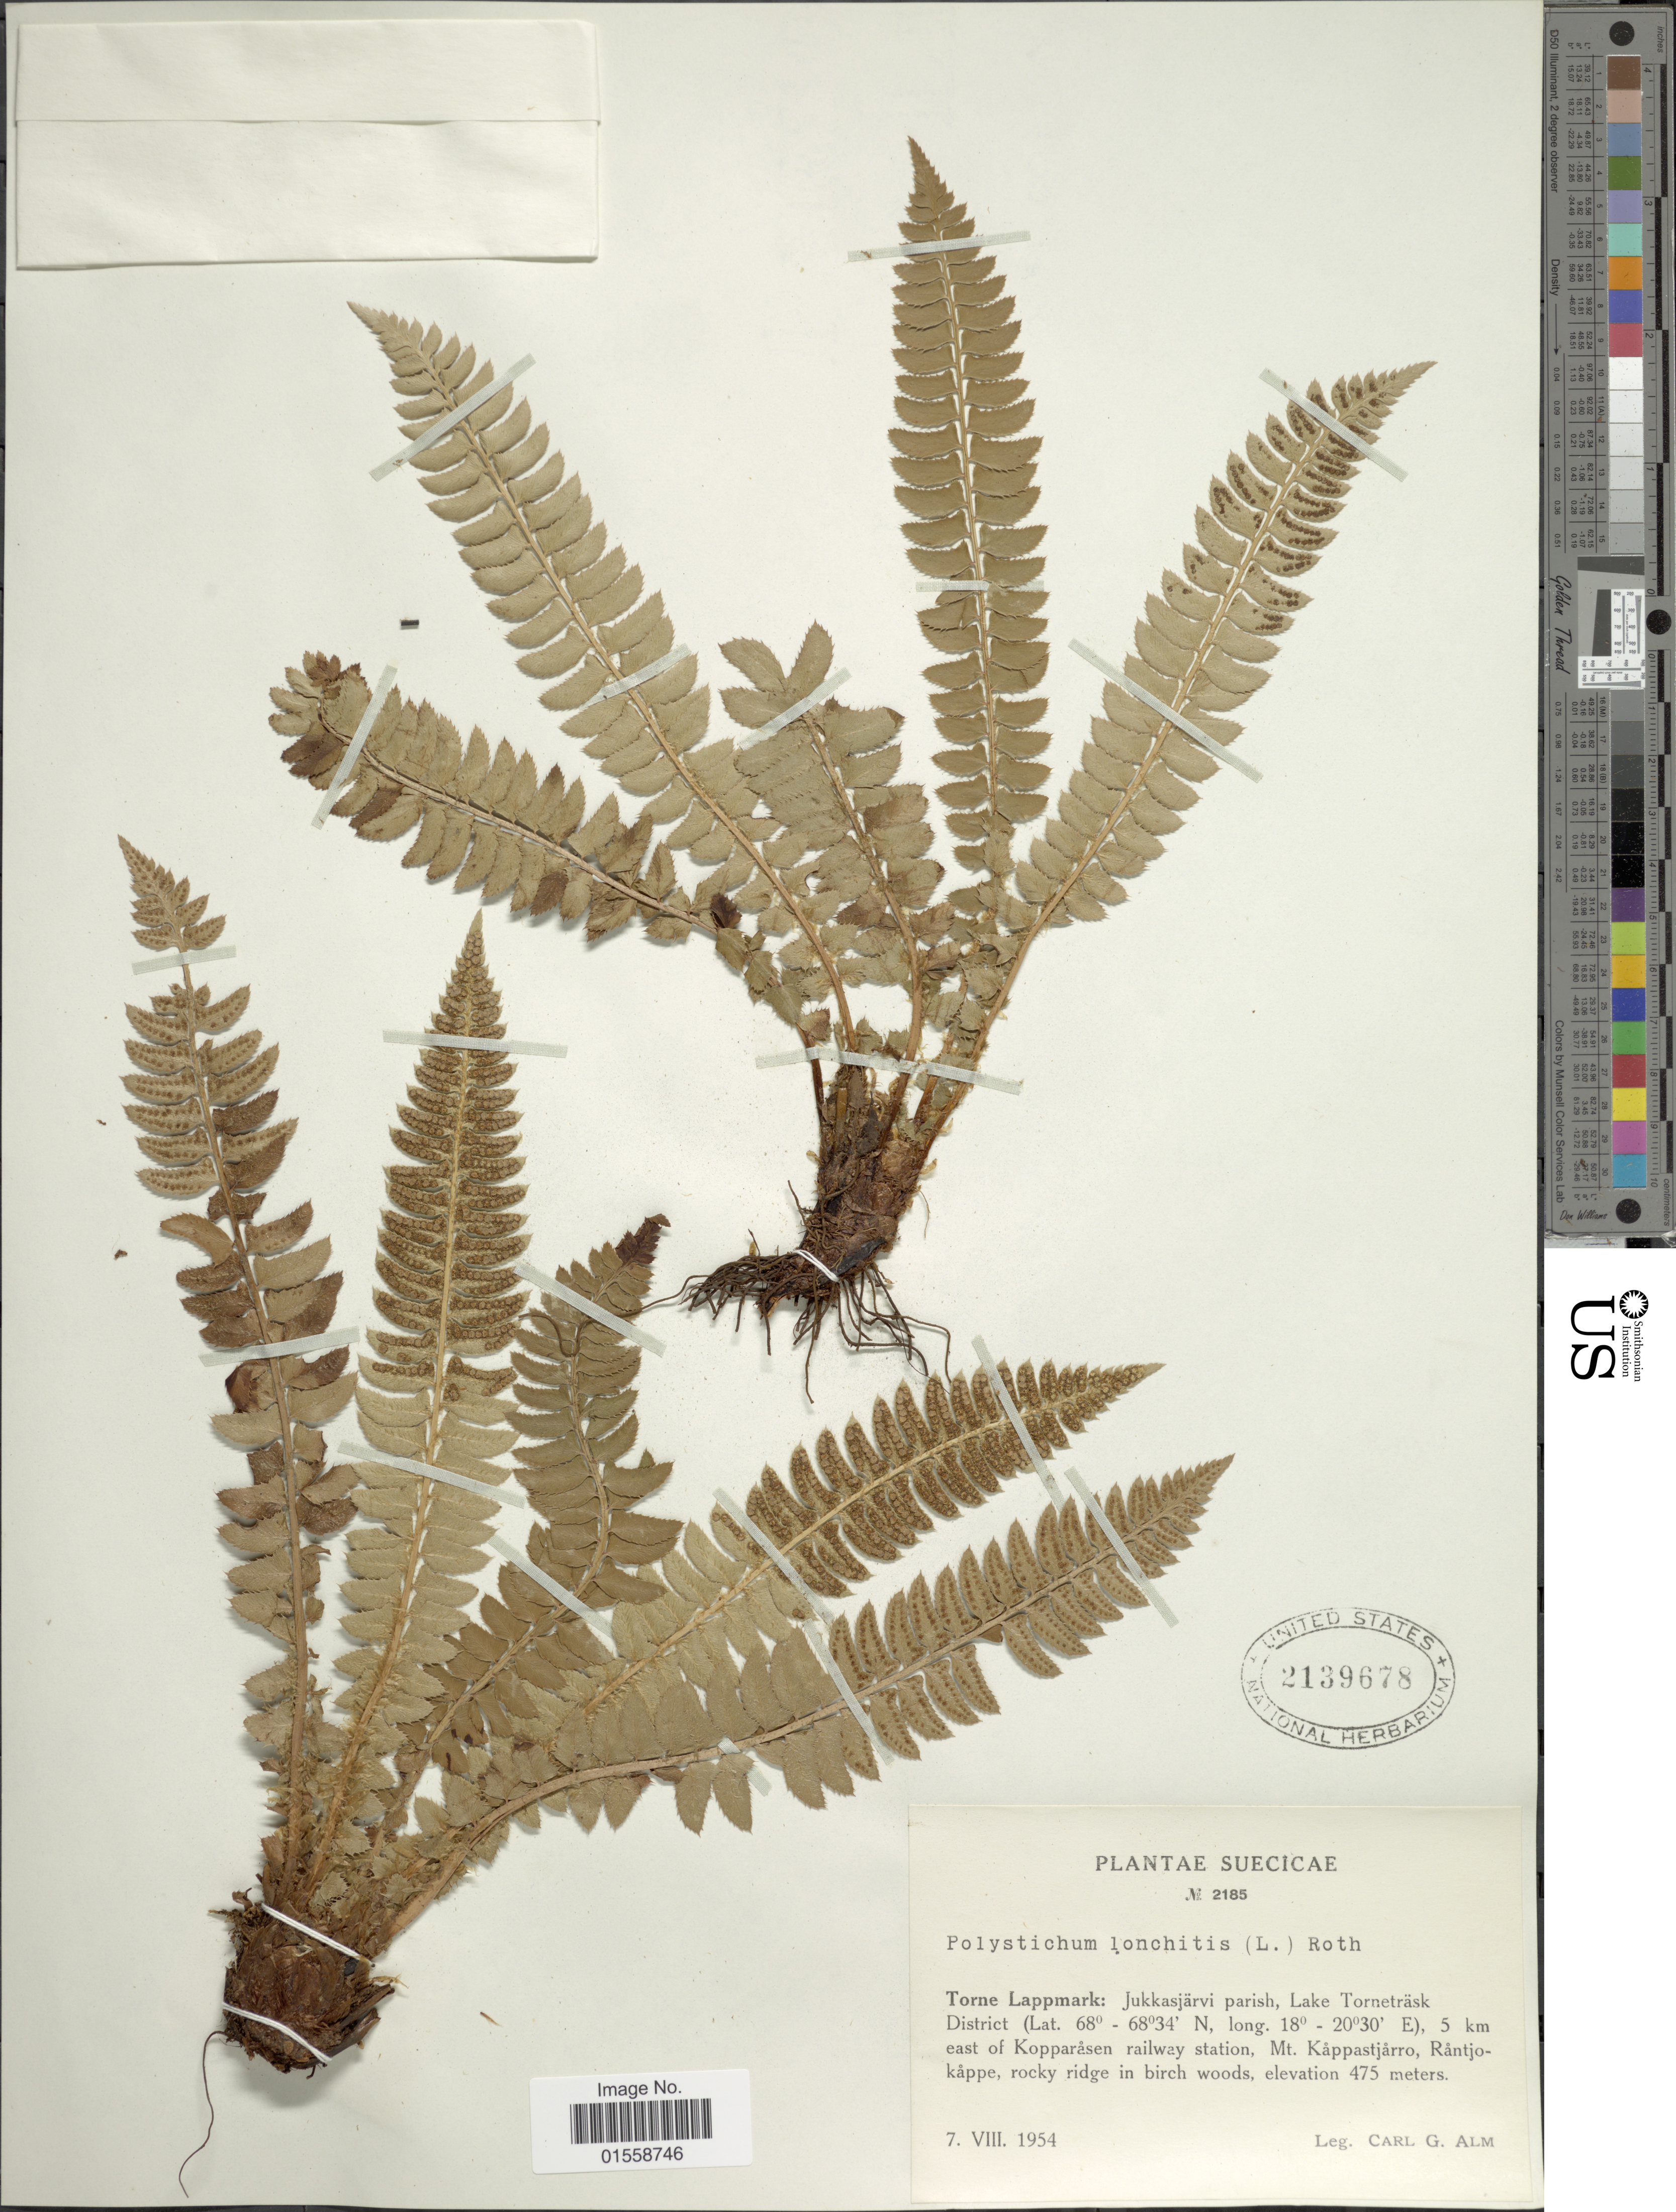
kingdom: Plantae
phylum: Tracheophyta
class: Polypodiopsida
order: Polypodiales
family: Dryopteridaceae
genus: Polystichum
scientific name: Polystichum lonchitis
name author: (Roth) L.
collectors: C. G. Alm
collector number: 2185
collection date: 1954-08-07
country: Sweden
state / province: Norrbotten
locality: Suecicae, Torne Lappmark: Jukkasjarvi parish, Lake tornetrask District, 5 km east of Kopparasen railway station, Mt. Kappastjarro, Rantjokappe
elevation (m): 475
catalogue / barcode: US 2139678